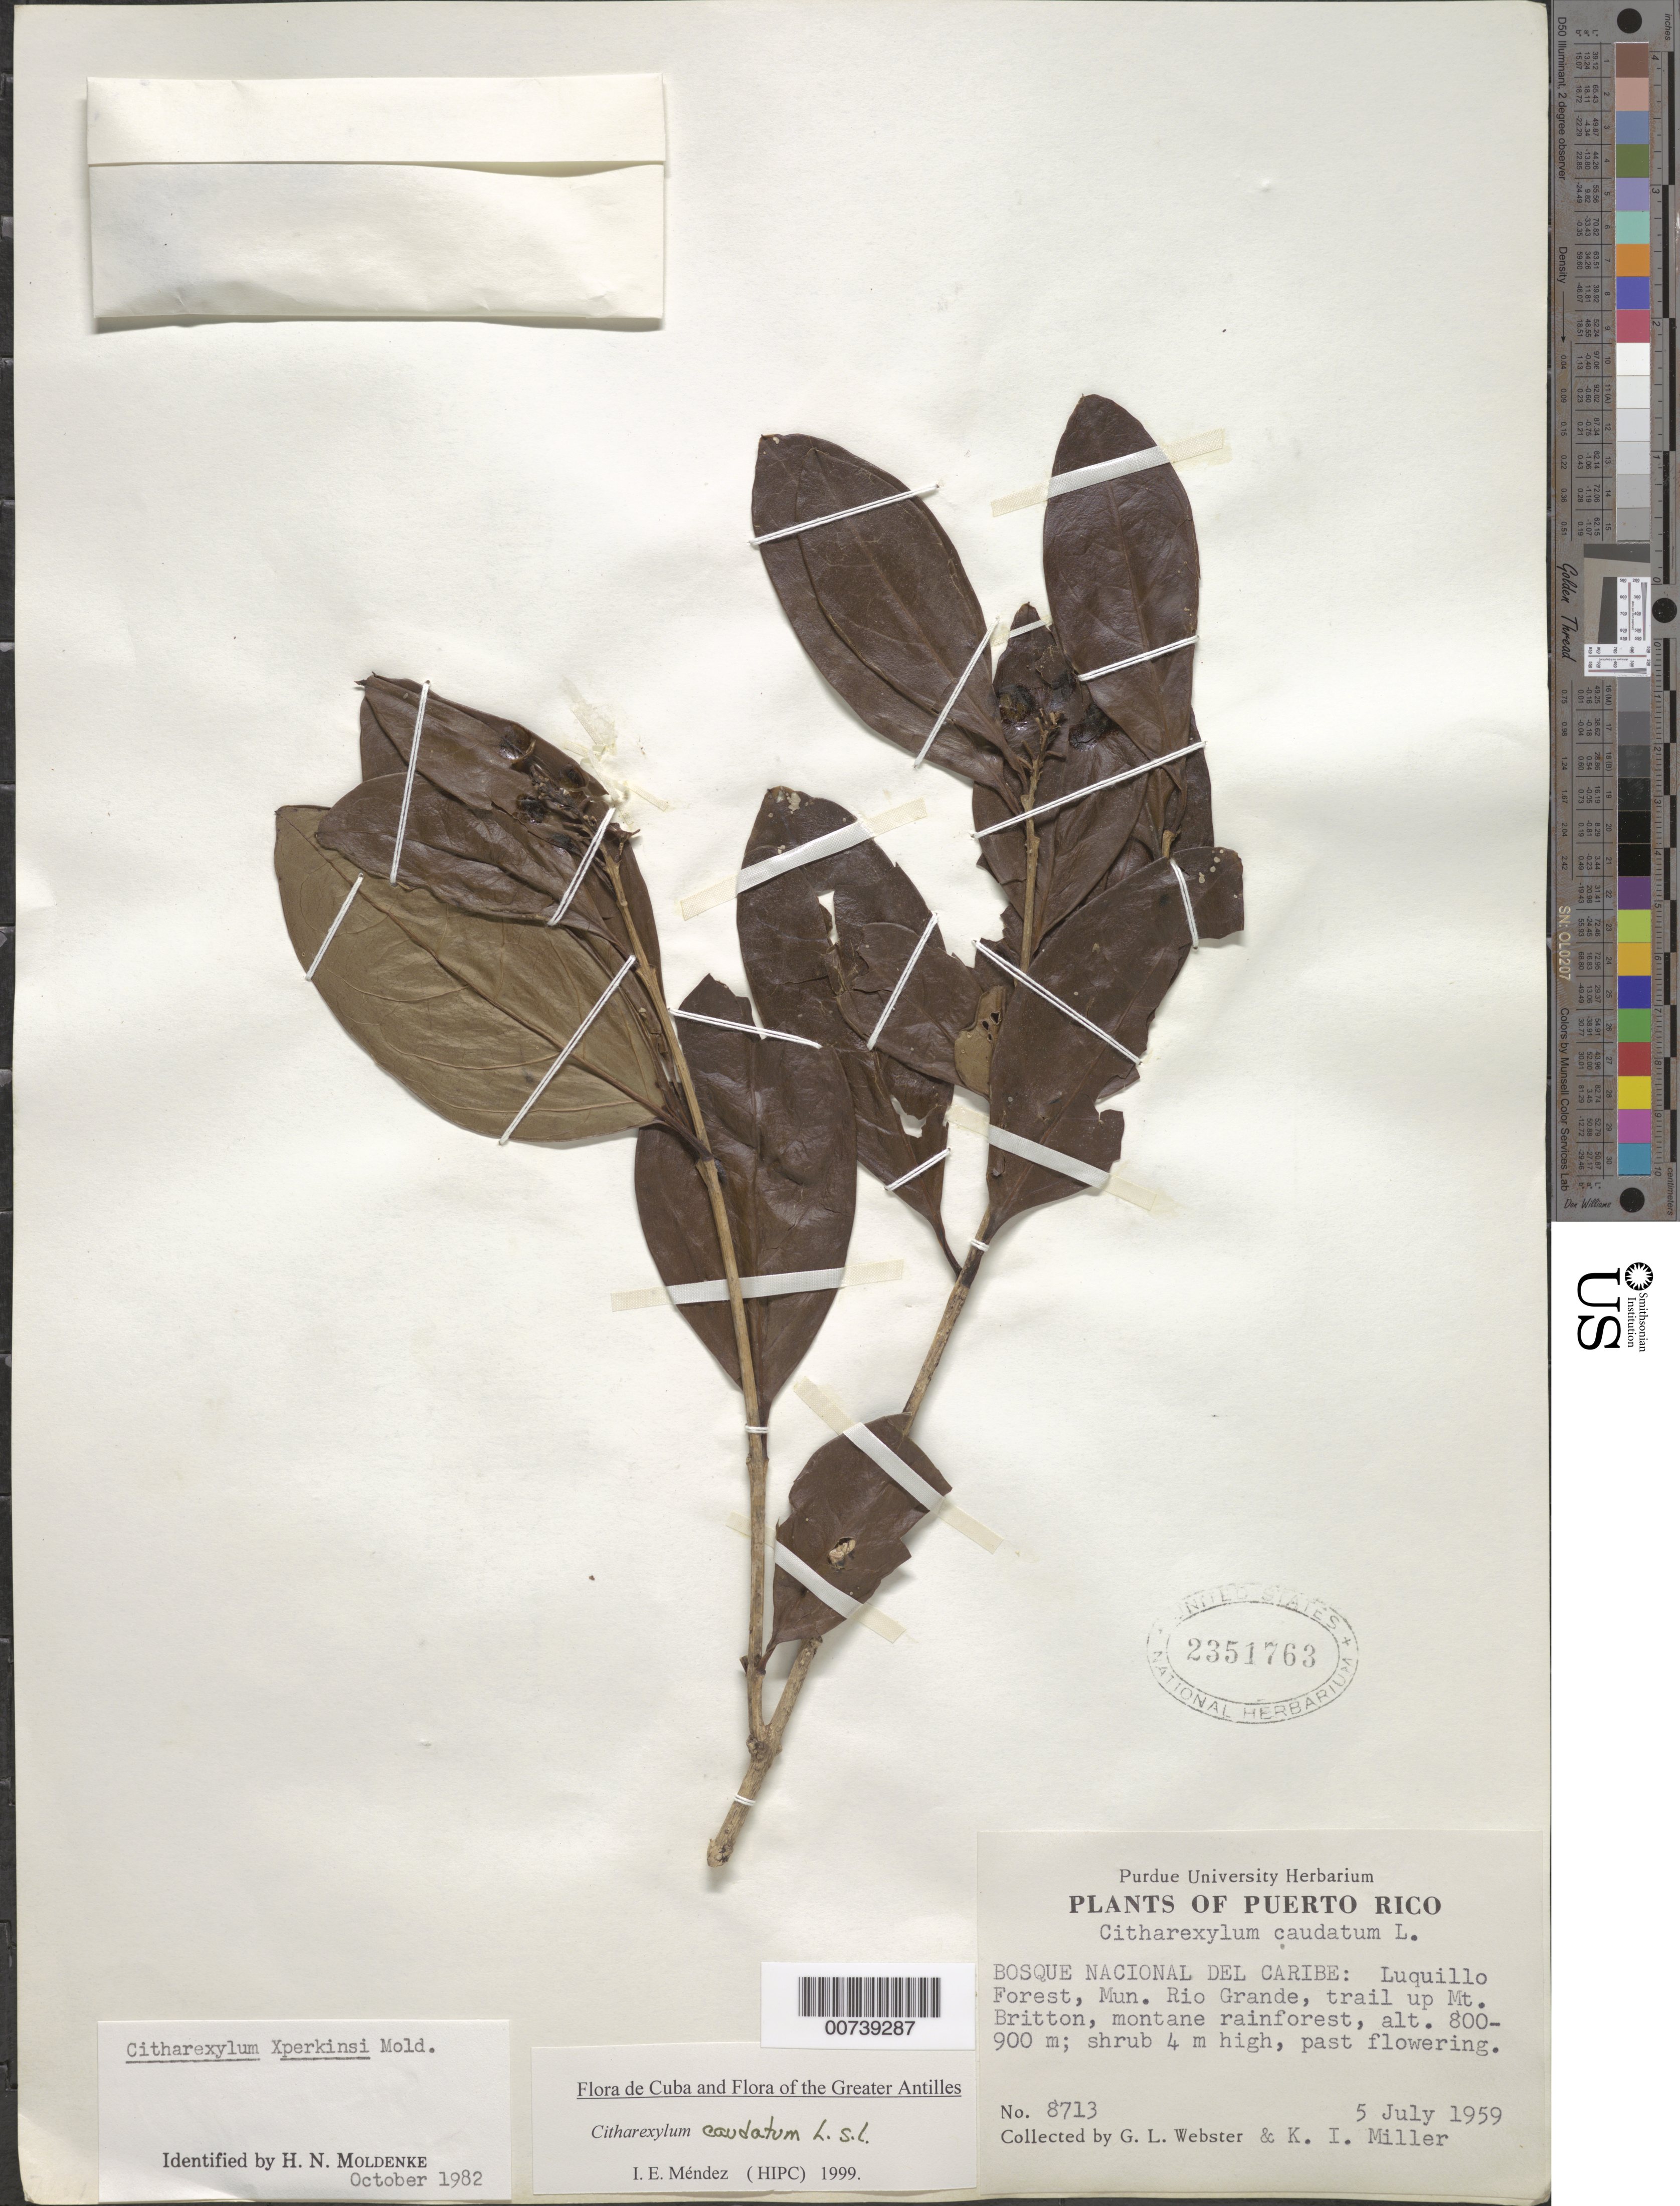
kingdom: Plantae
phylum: Tracheophyta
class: Magnoliopsida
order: Lamiales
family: Verbenaceae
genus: Citharexylum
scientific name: Citharexylum caudatum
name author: L.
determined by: Méndez, Isidro E., (HIPC)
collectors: G. L. Webster & K. I. Miller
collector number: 8713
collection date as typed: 05 Jul 1959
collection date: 1959-07-05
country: Puerto Rico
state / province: Río Grande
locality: Bosque Nacional del Caribe: Luquillo Forest, Mun. Río Grande, trail up Mt. Britton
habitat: Montane rainforest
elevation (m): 800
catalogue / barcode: US 2351763